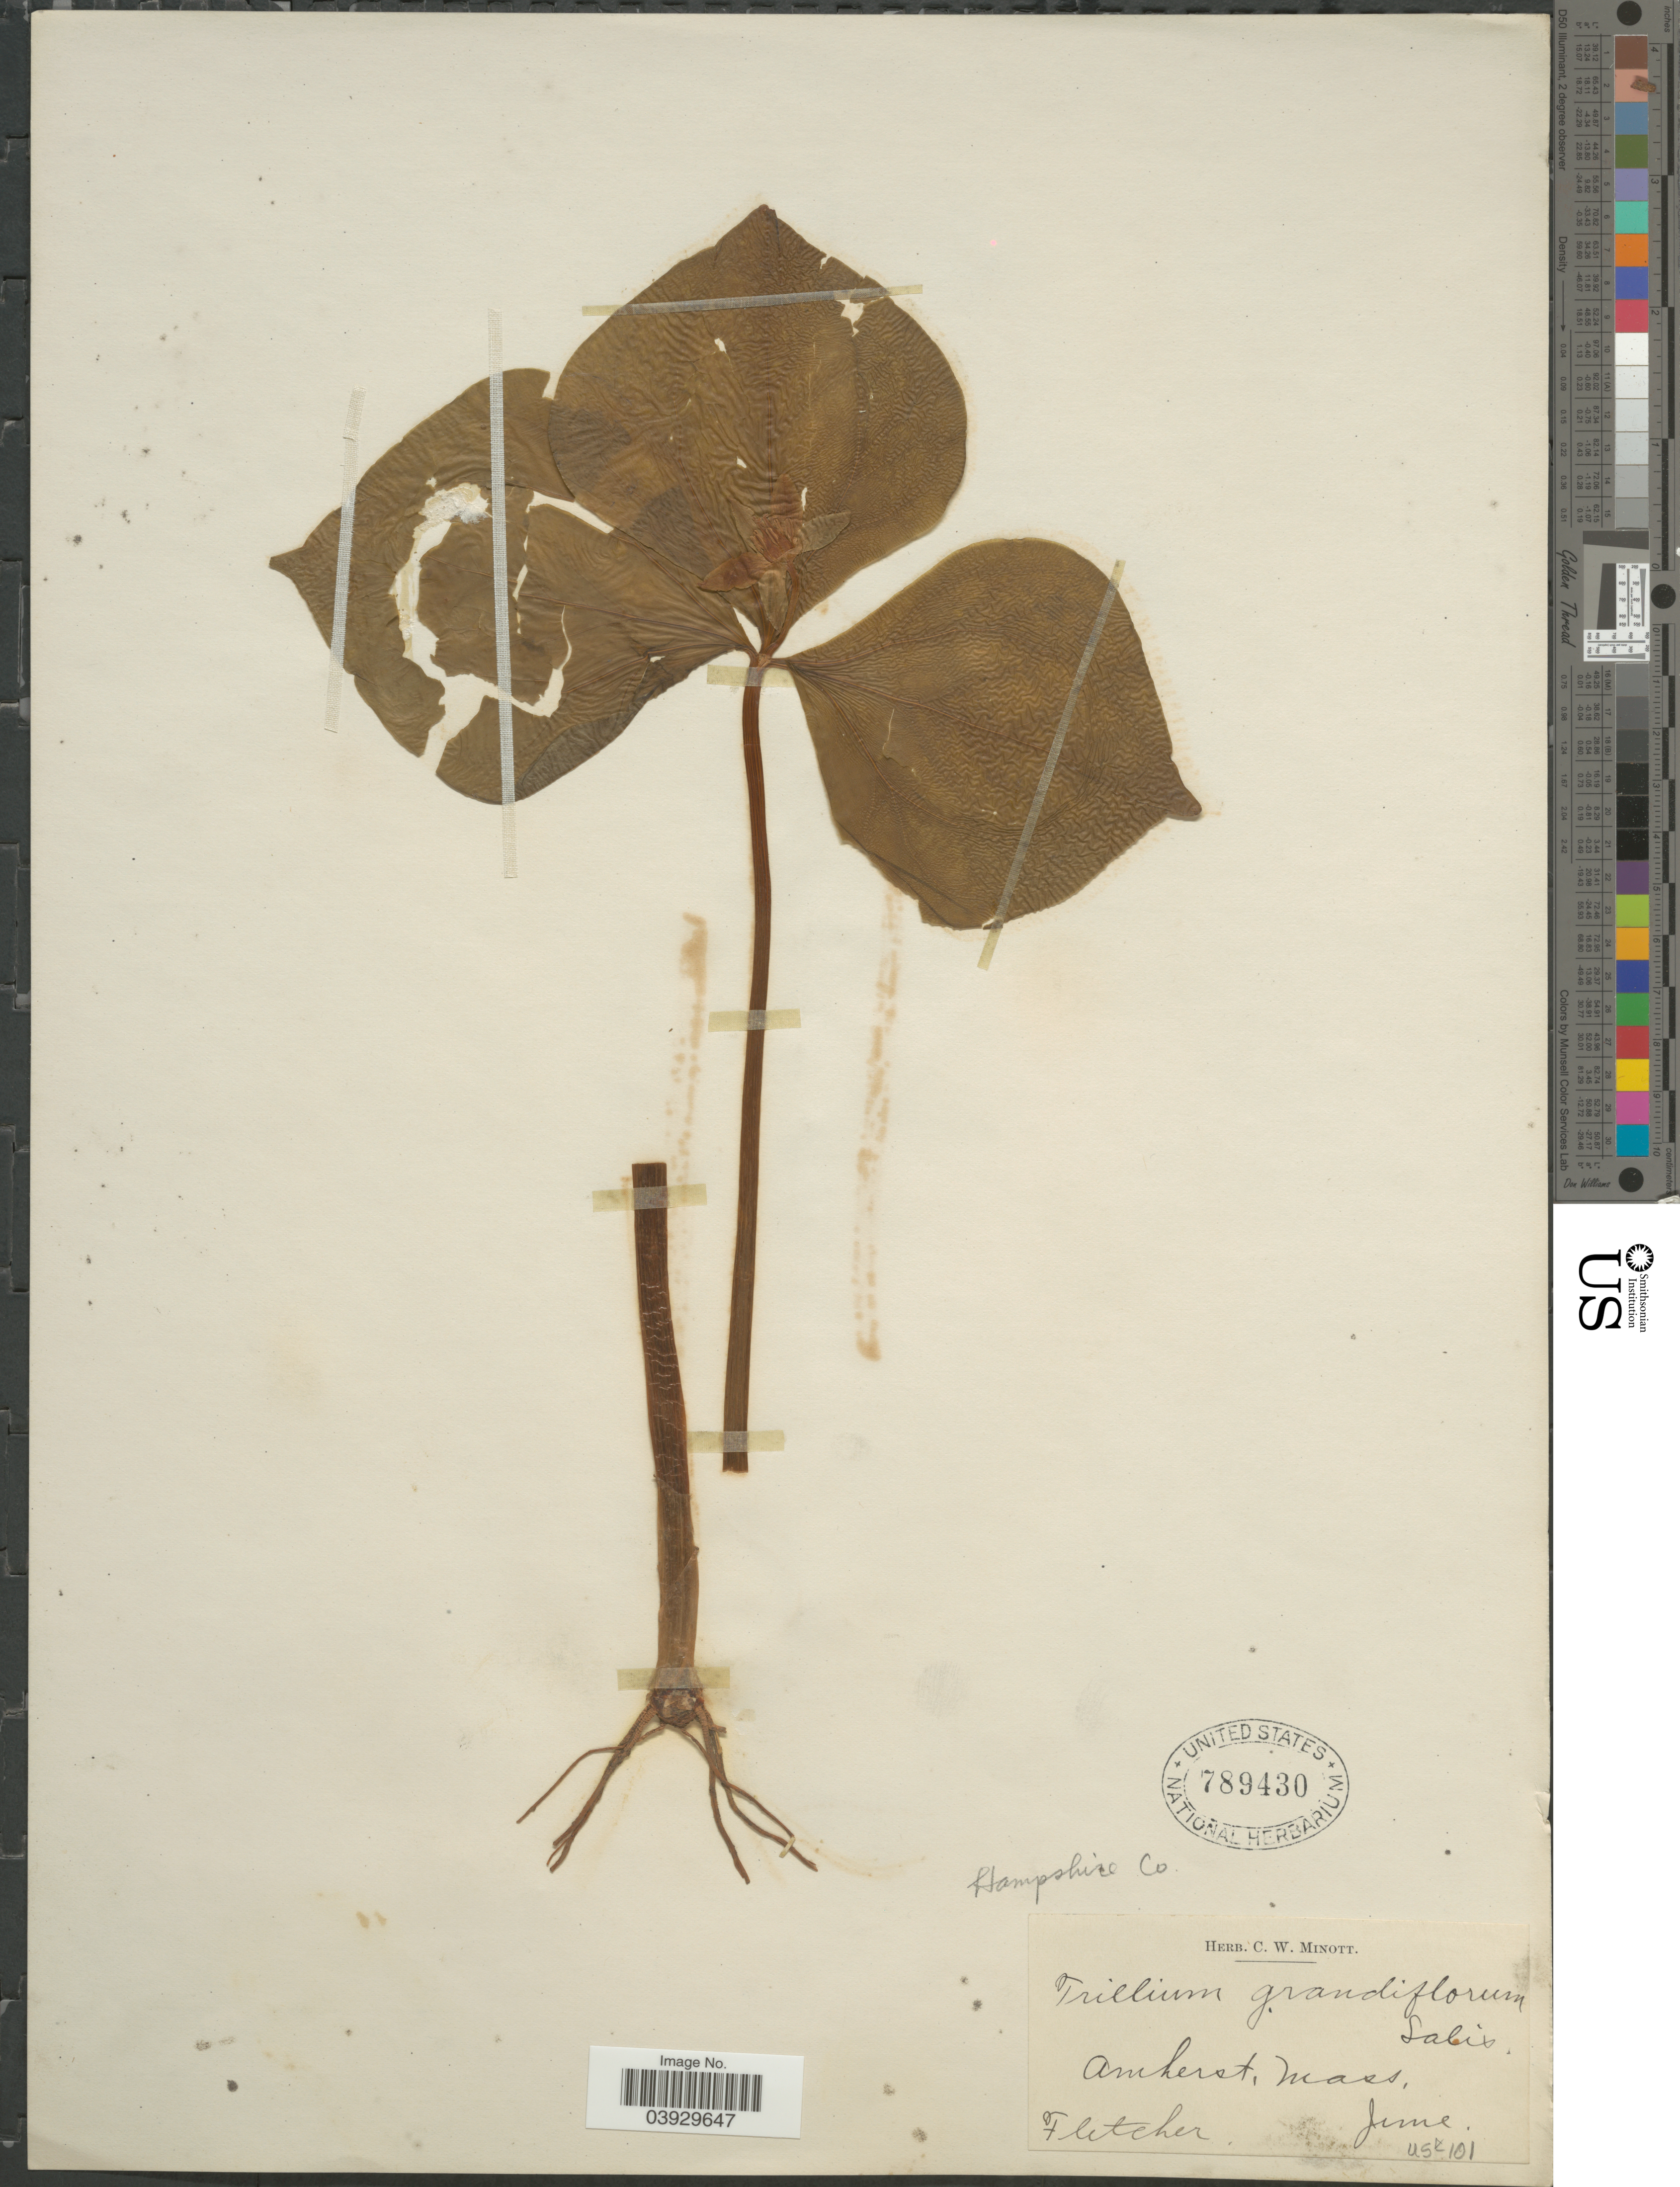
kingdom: Plantae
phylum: Tracheophyta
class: Liliopsida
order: Liliales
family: Melanthiaceae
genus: Trillium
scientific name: Trillium grandiflorum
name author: (Michx.) Salisb.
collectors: -. Fletcher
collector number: US-101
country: United States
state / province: Massachusetts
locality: Hampshire Co. Amherst.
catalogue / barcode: US 789430